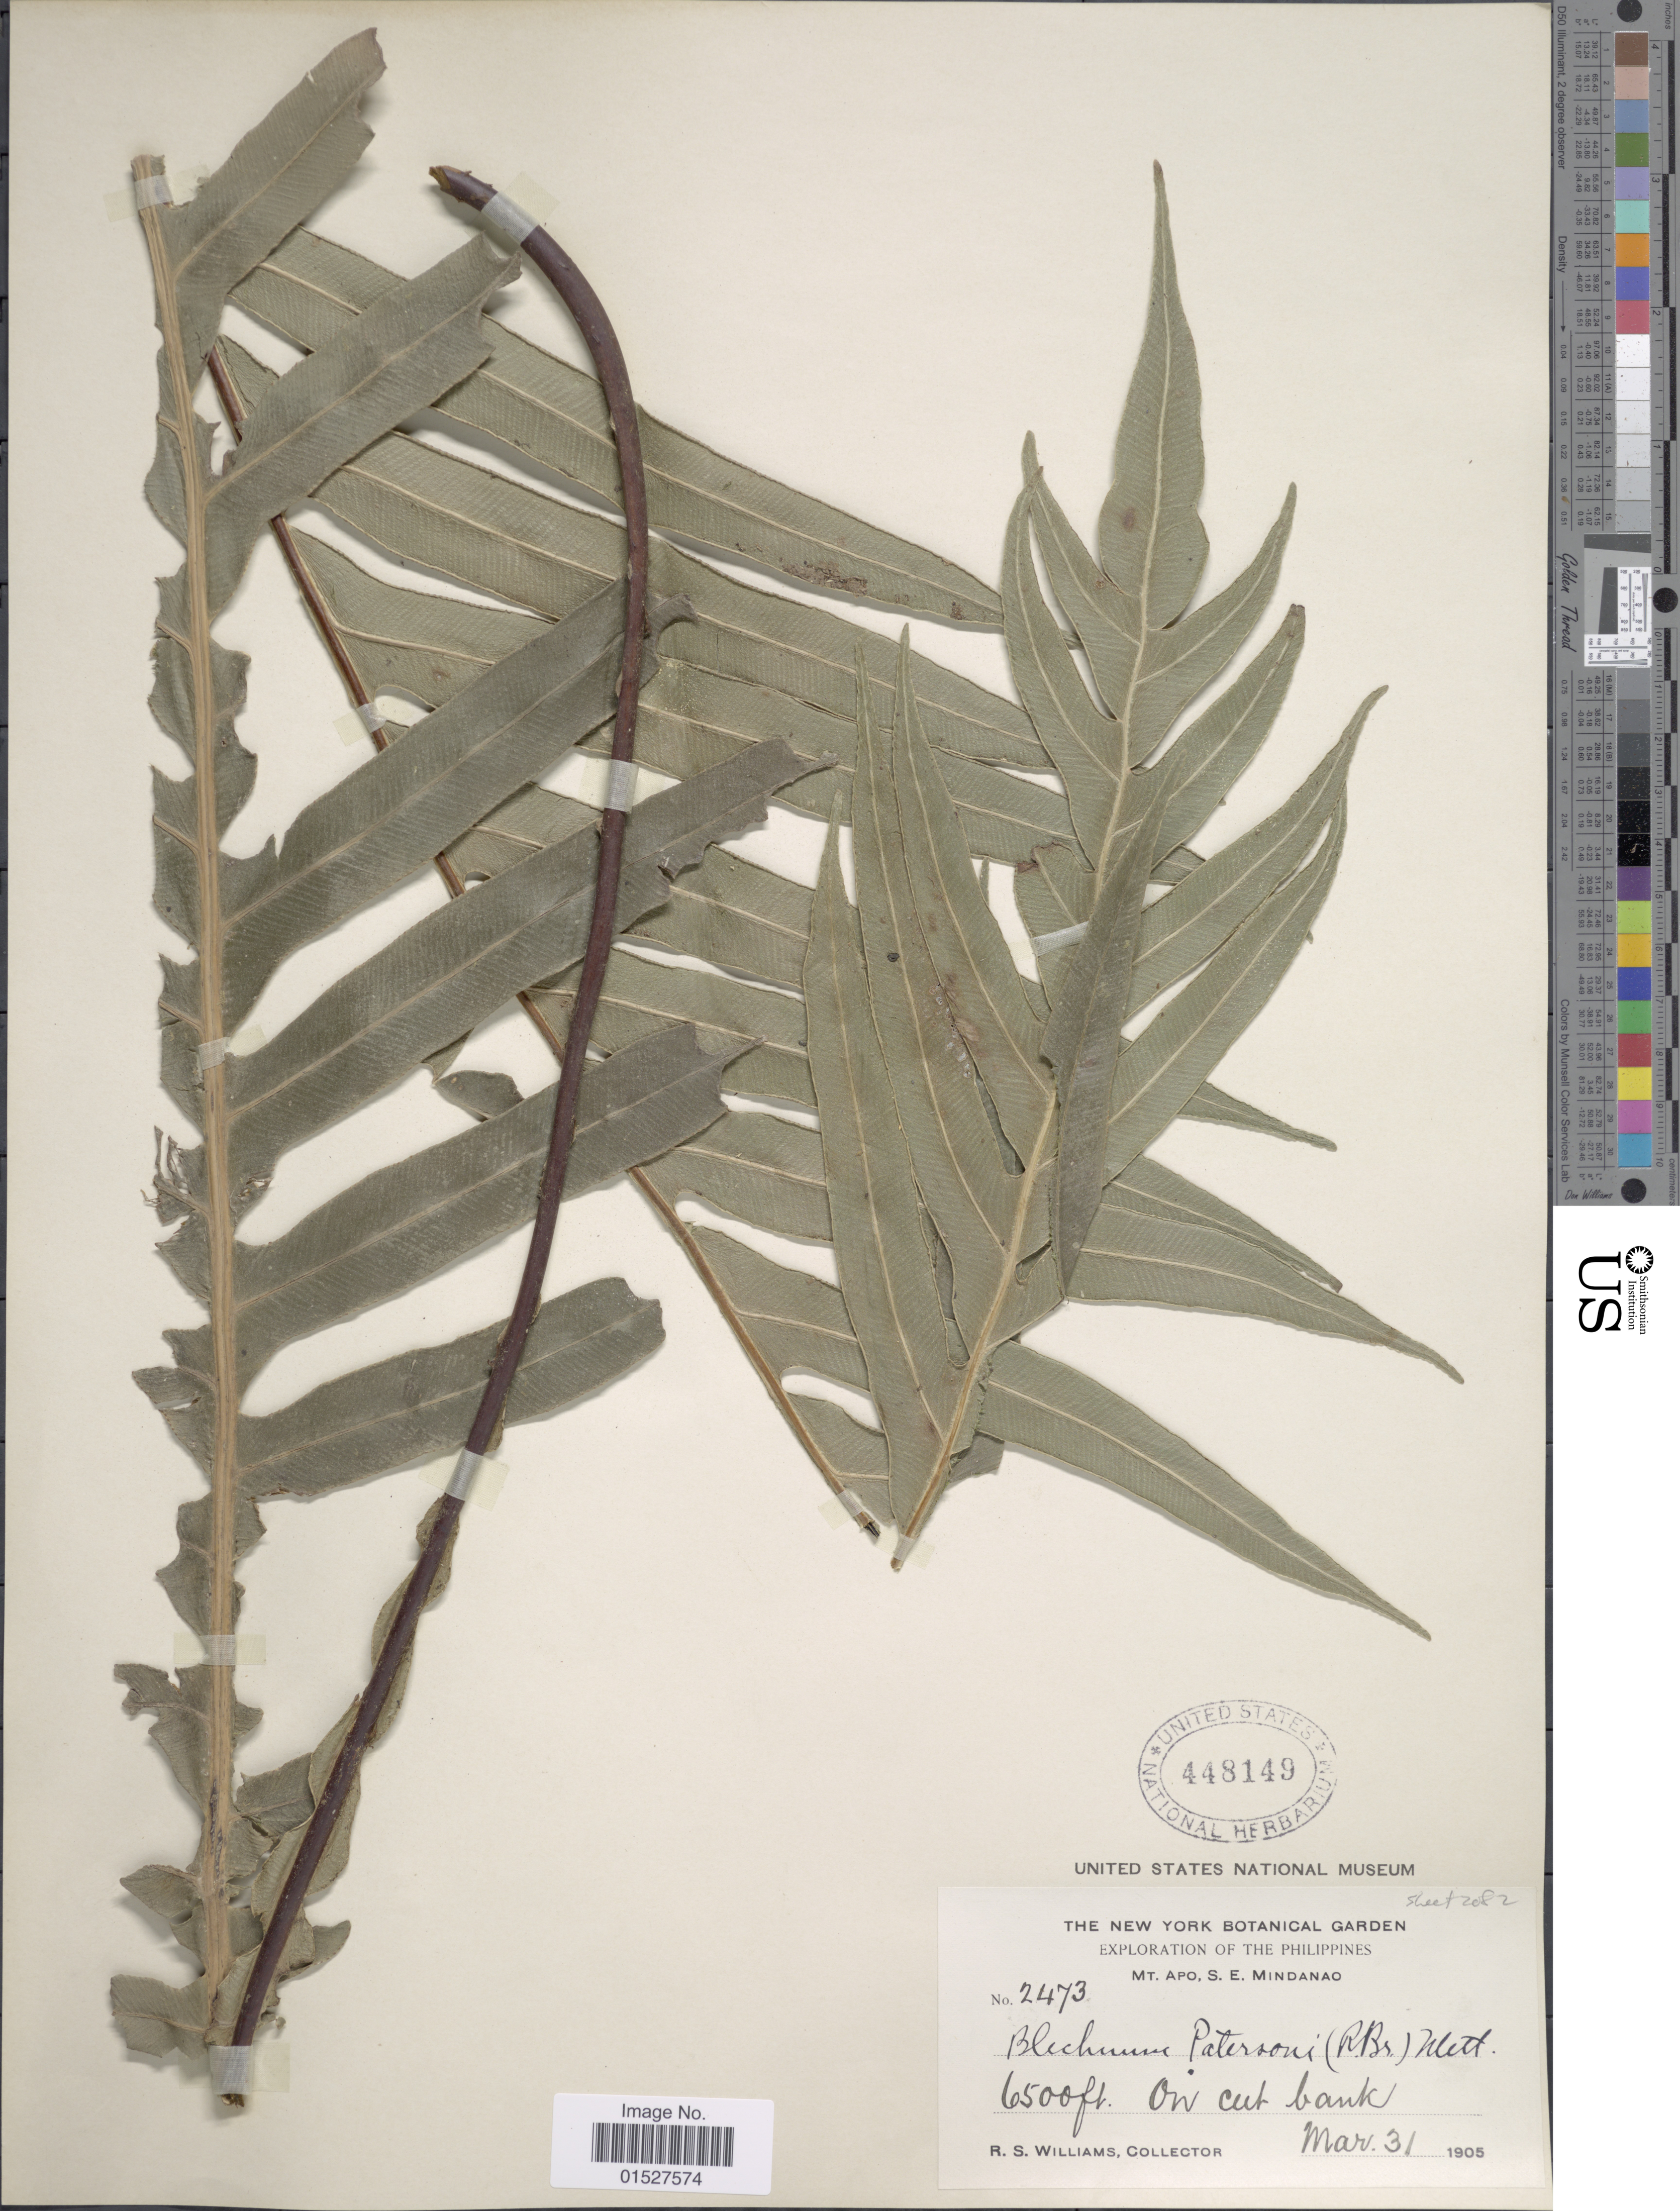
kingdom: Plantae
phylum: Tracheophyta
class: Polypodiopsida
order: Polypodiales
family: Blechnaceae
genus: Blechnum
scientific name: Blechnum melanocaulon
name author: (Brack.) T.C. Chambers & P. A. Farrant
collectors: R. S. Williams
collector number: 2473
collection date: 1905-03-31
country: Philippines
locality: Mt. Apo, S. E. Mindanao.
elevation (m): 1981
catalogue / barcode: US 448149